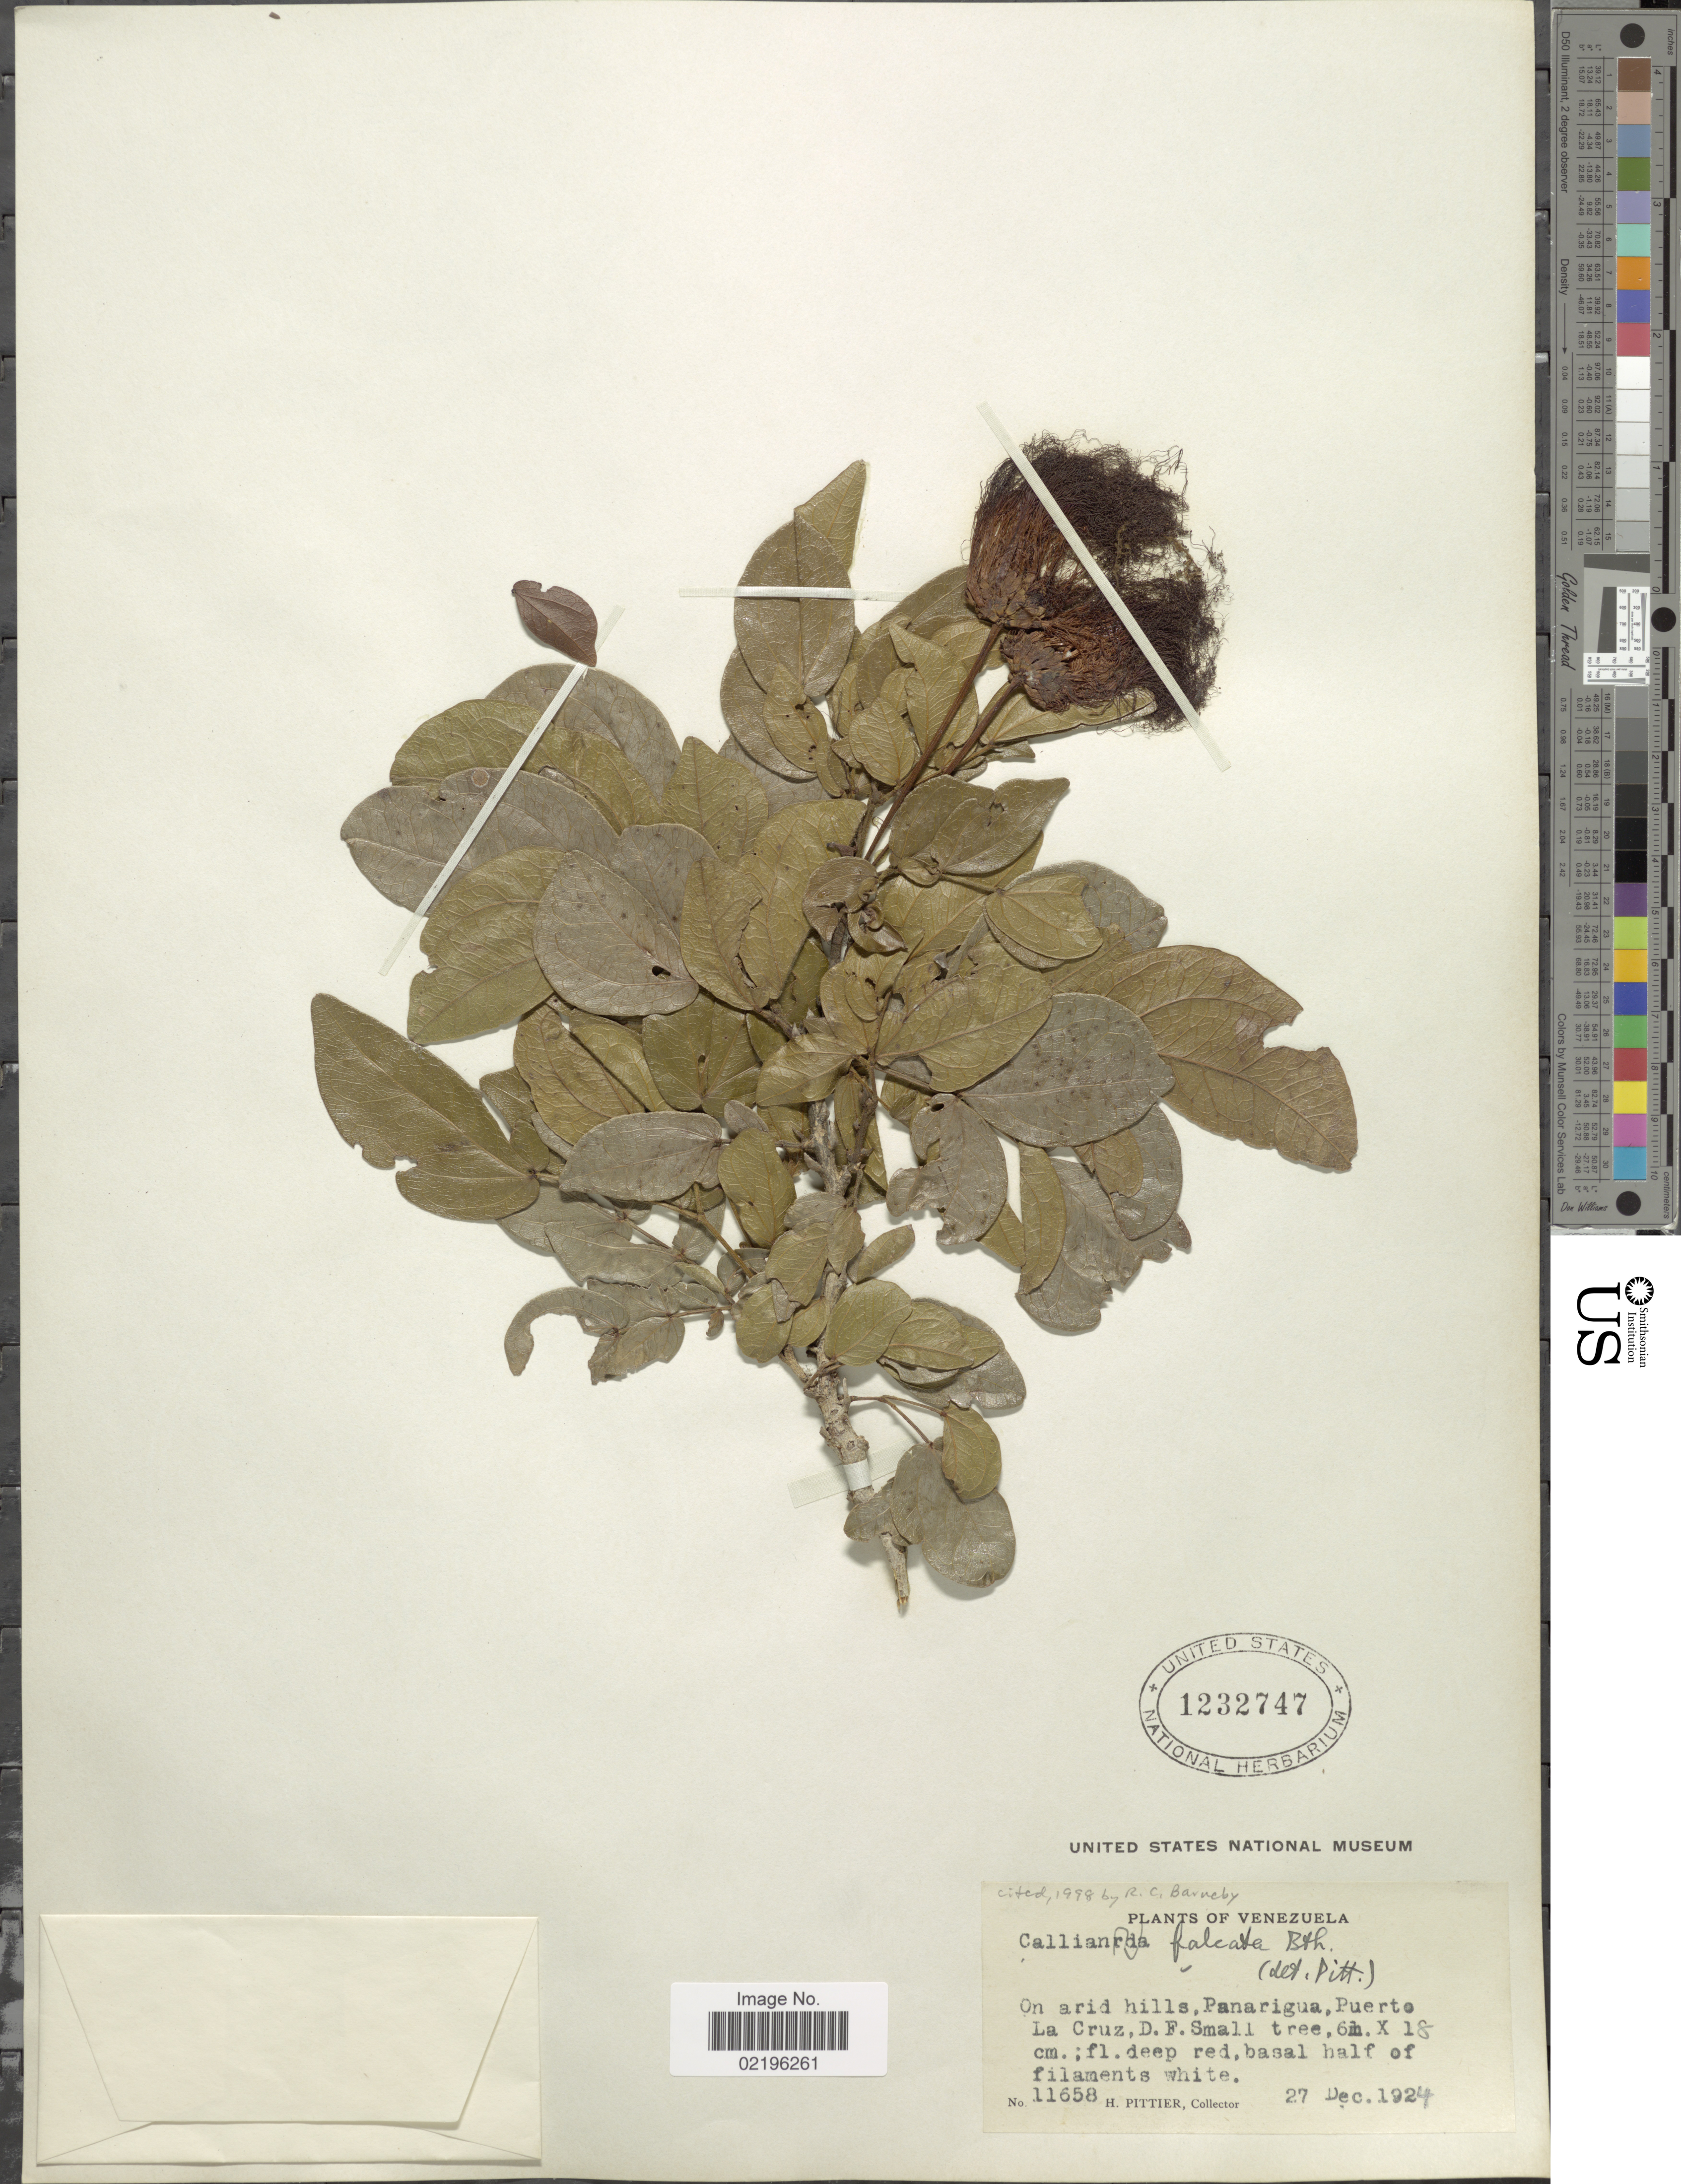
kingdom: Plantae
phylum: Tracheophyta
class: Magnoliopsida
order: Fabales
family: Fabaceae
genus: Calliandra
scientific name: Calliandra falcata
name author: Benth.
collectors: H. F. Pittier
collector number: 11658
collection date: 1924-12-27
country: Venezuela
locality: On arid hills, Panarigua, Puerto La Cruz, D. F.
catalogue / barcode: US 1232747